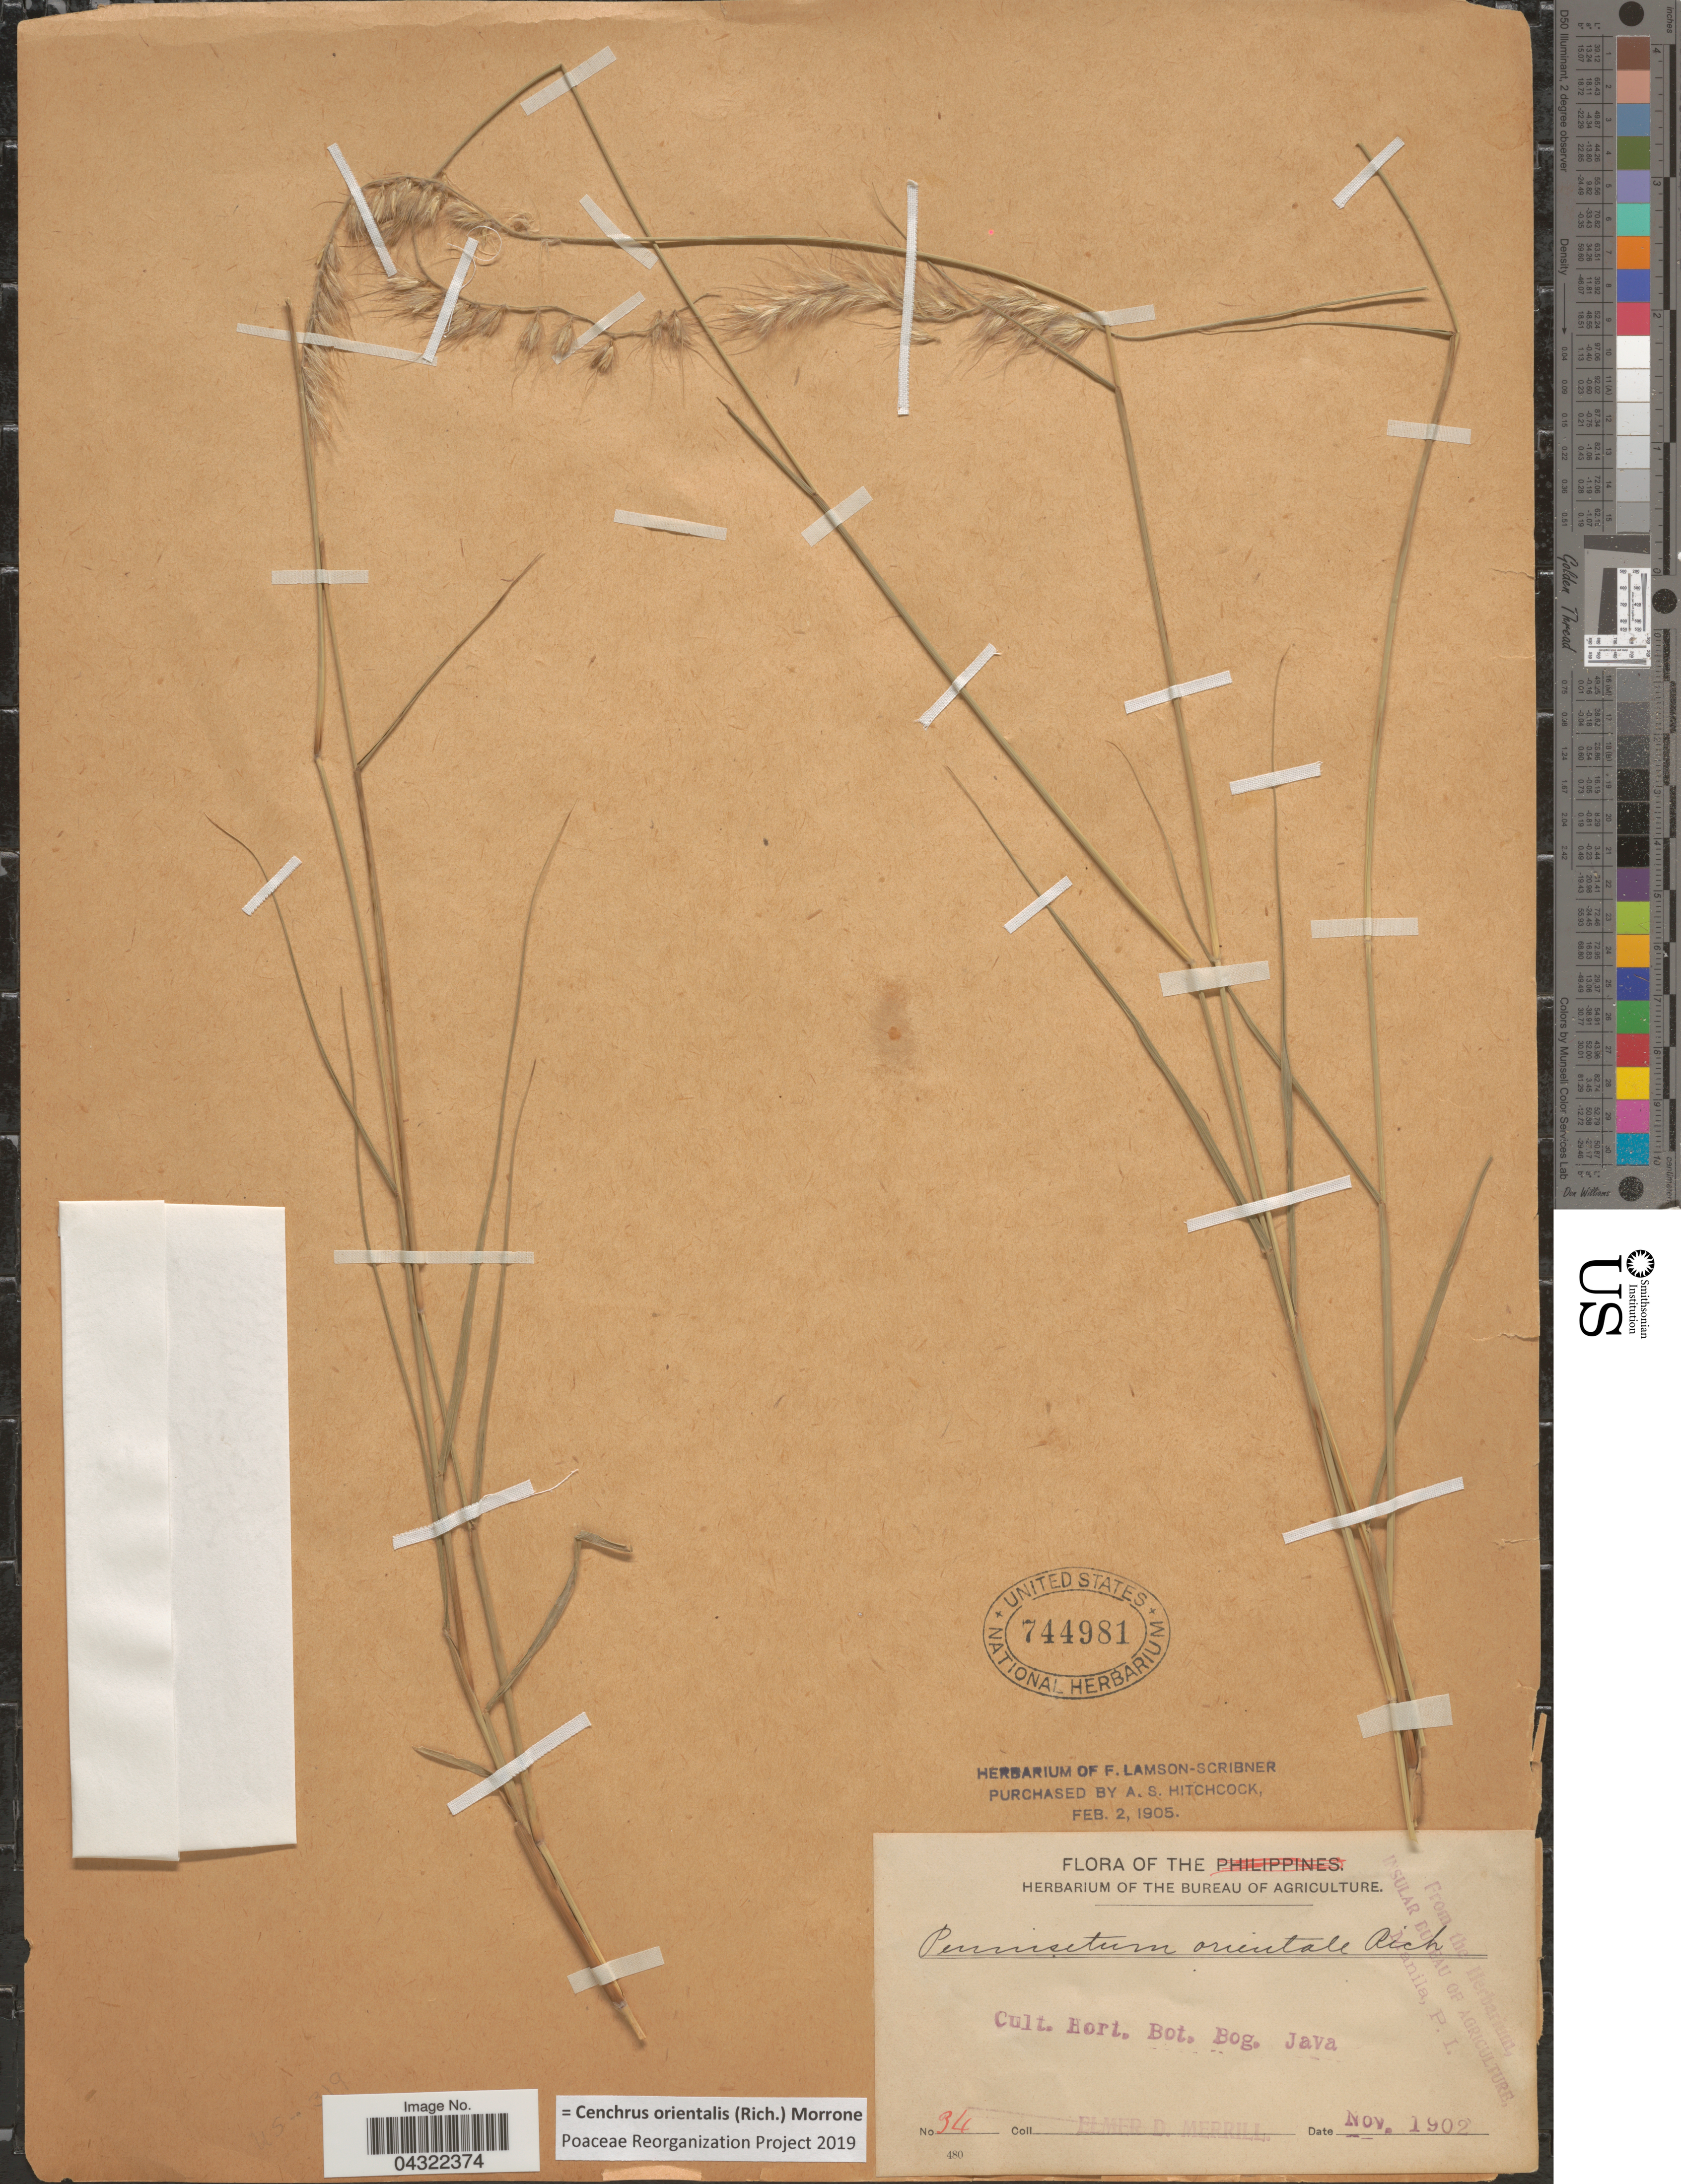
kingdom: Plantae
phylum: Tracheophyta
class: Liliopsida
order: Poales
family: Poaceae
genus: Cenchrus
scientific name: Cenchrus orientalis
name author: (Rich.) Morrone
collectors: E. D. Merrill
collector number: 34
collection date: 1902-11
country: Indonesia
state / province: Java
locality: Cult. Hort. Bot. Bog.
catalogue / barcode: US 744981